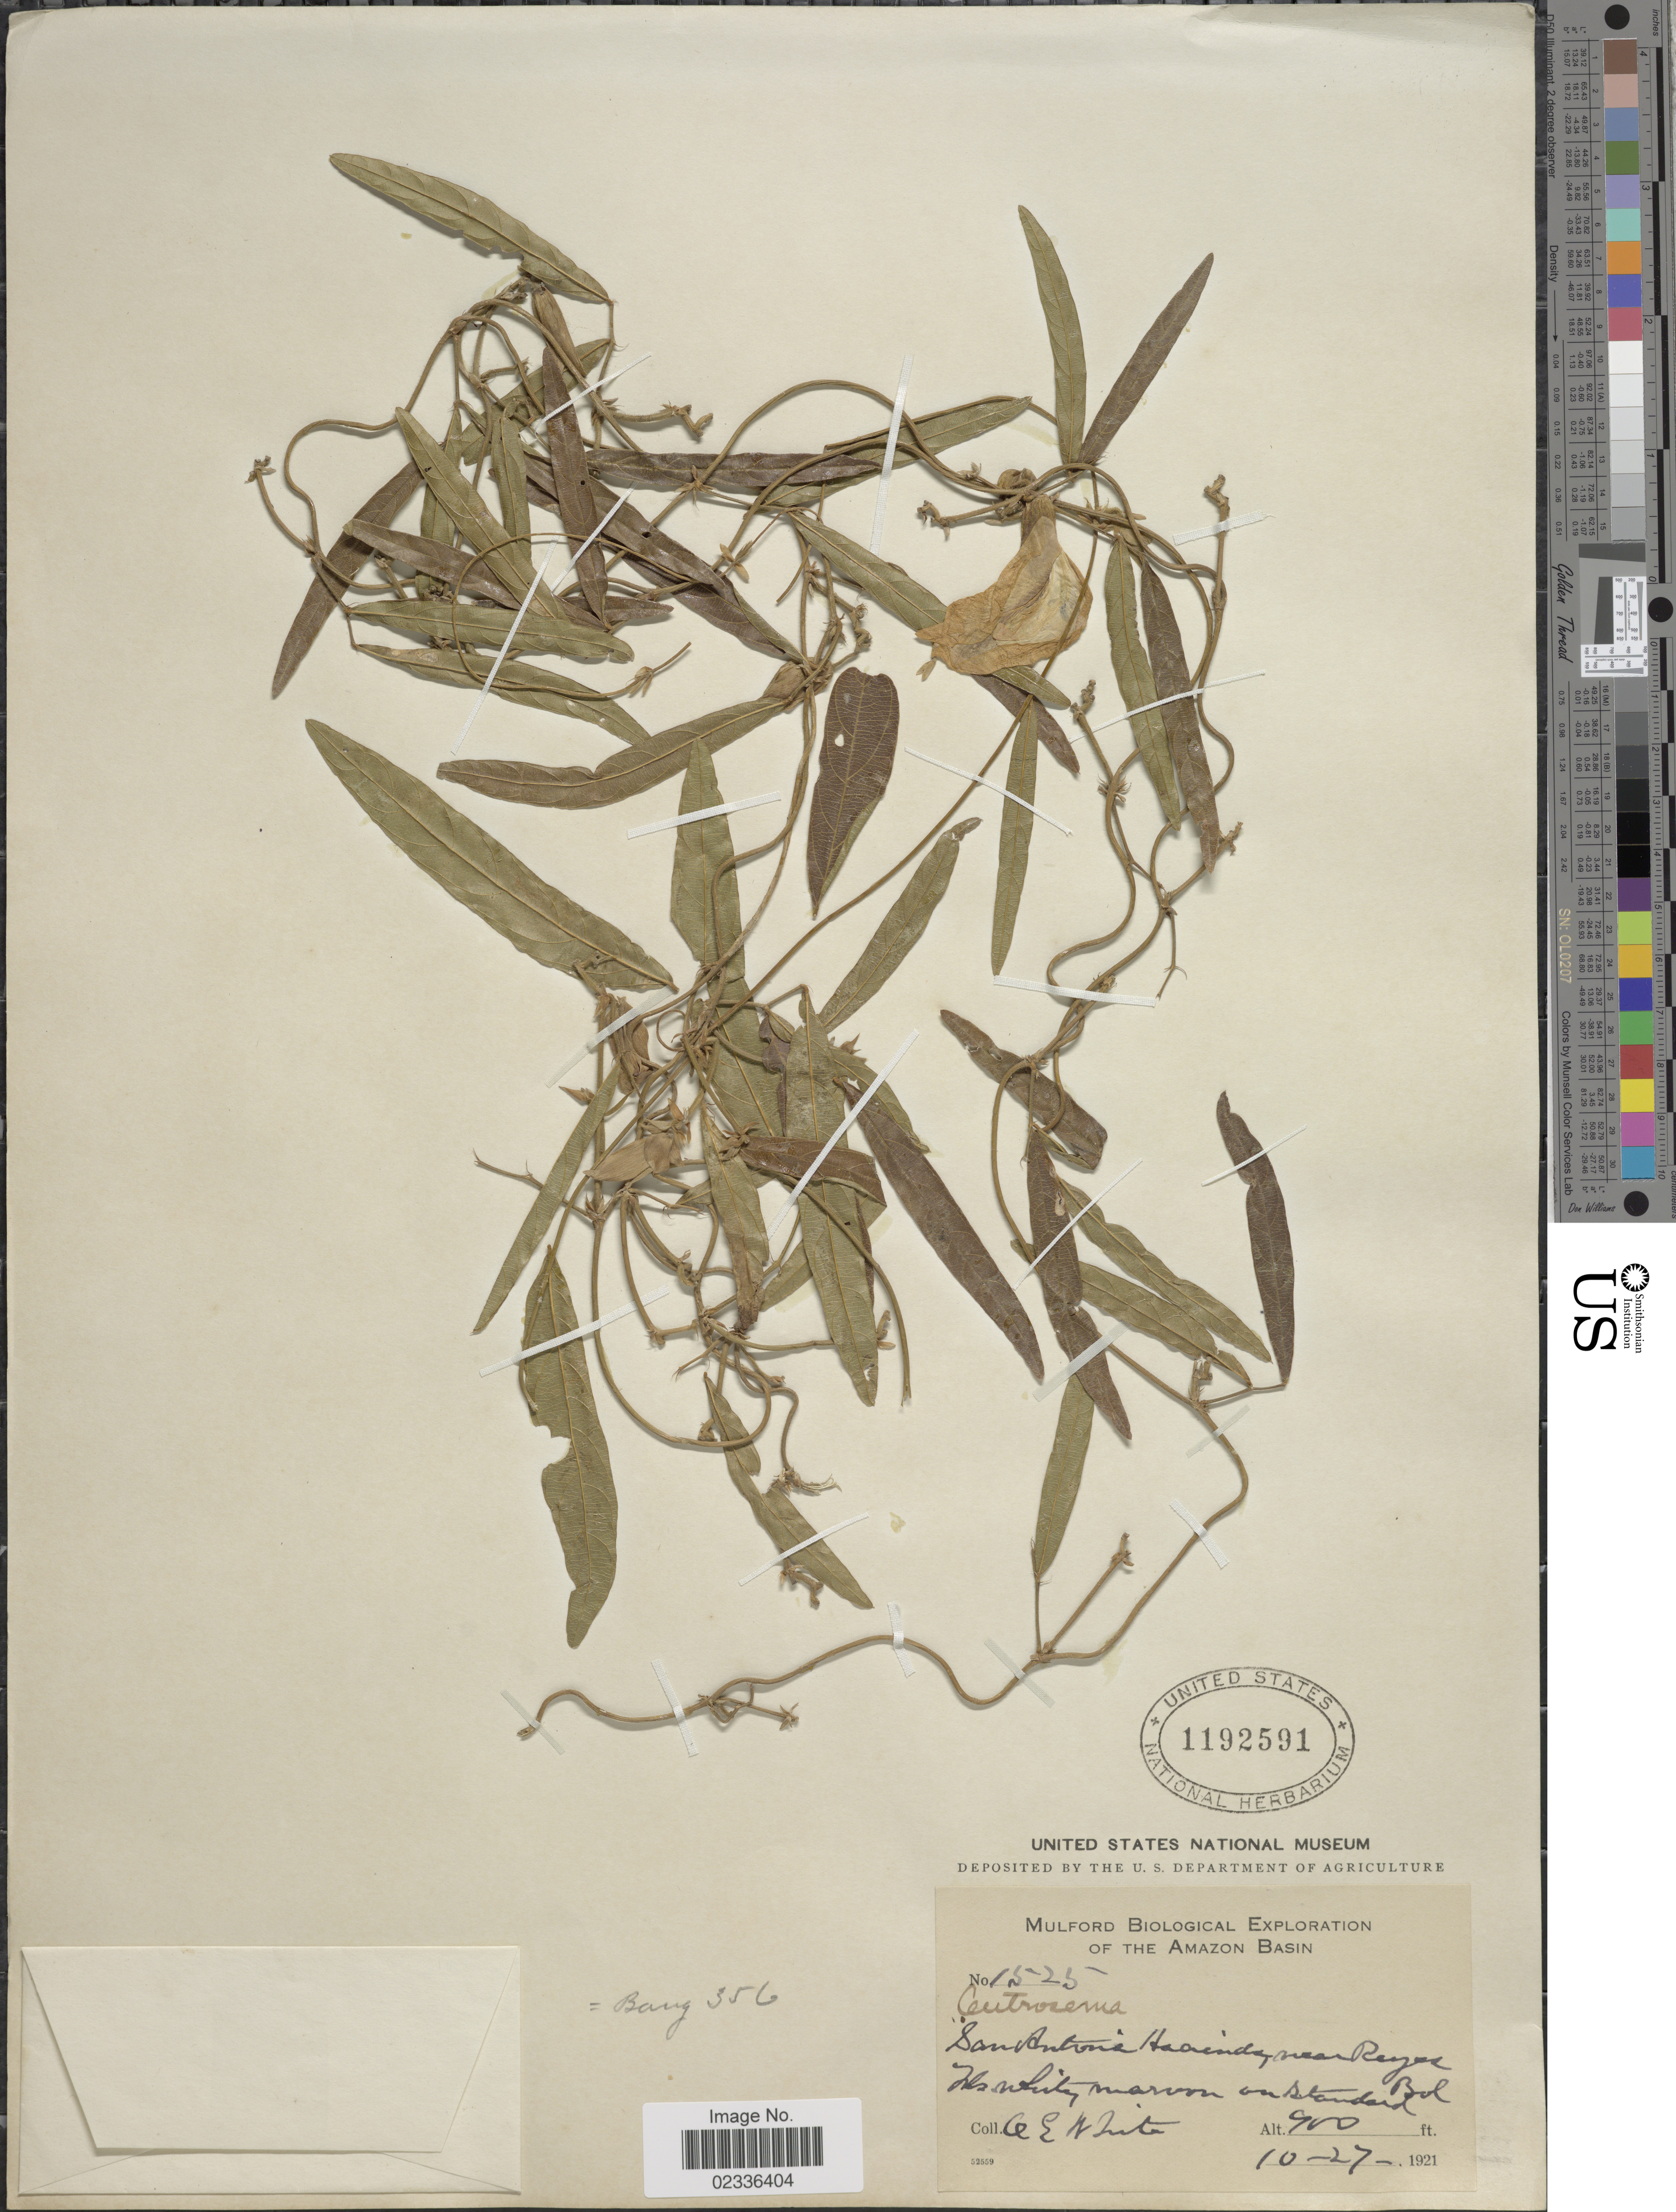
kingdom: Plantae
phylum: Tracheophyta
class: Magnoliopsida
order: Fabales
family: Fabaceae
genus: Centrosema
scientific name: Centrosema sp.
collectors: O. E. White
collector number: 1525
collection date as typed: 10-27, 1921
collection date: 1921-10-27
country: Bolivia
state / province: Beni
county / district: José Ballivián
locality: San Antonia Hacienda near Reyes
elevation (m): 274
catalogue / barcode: US 1192591